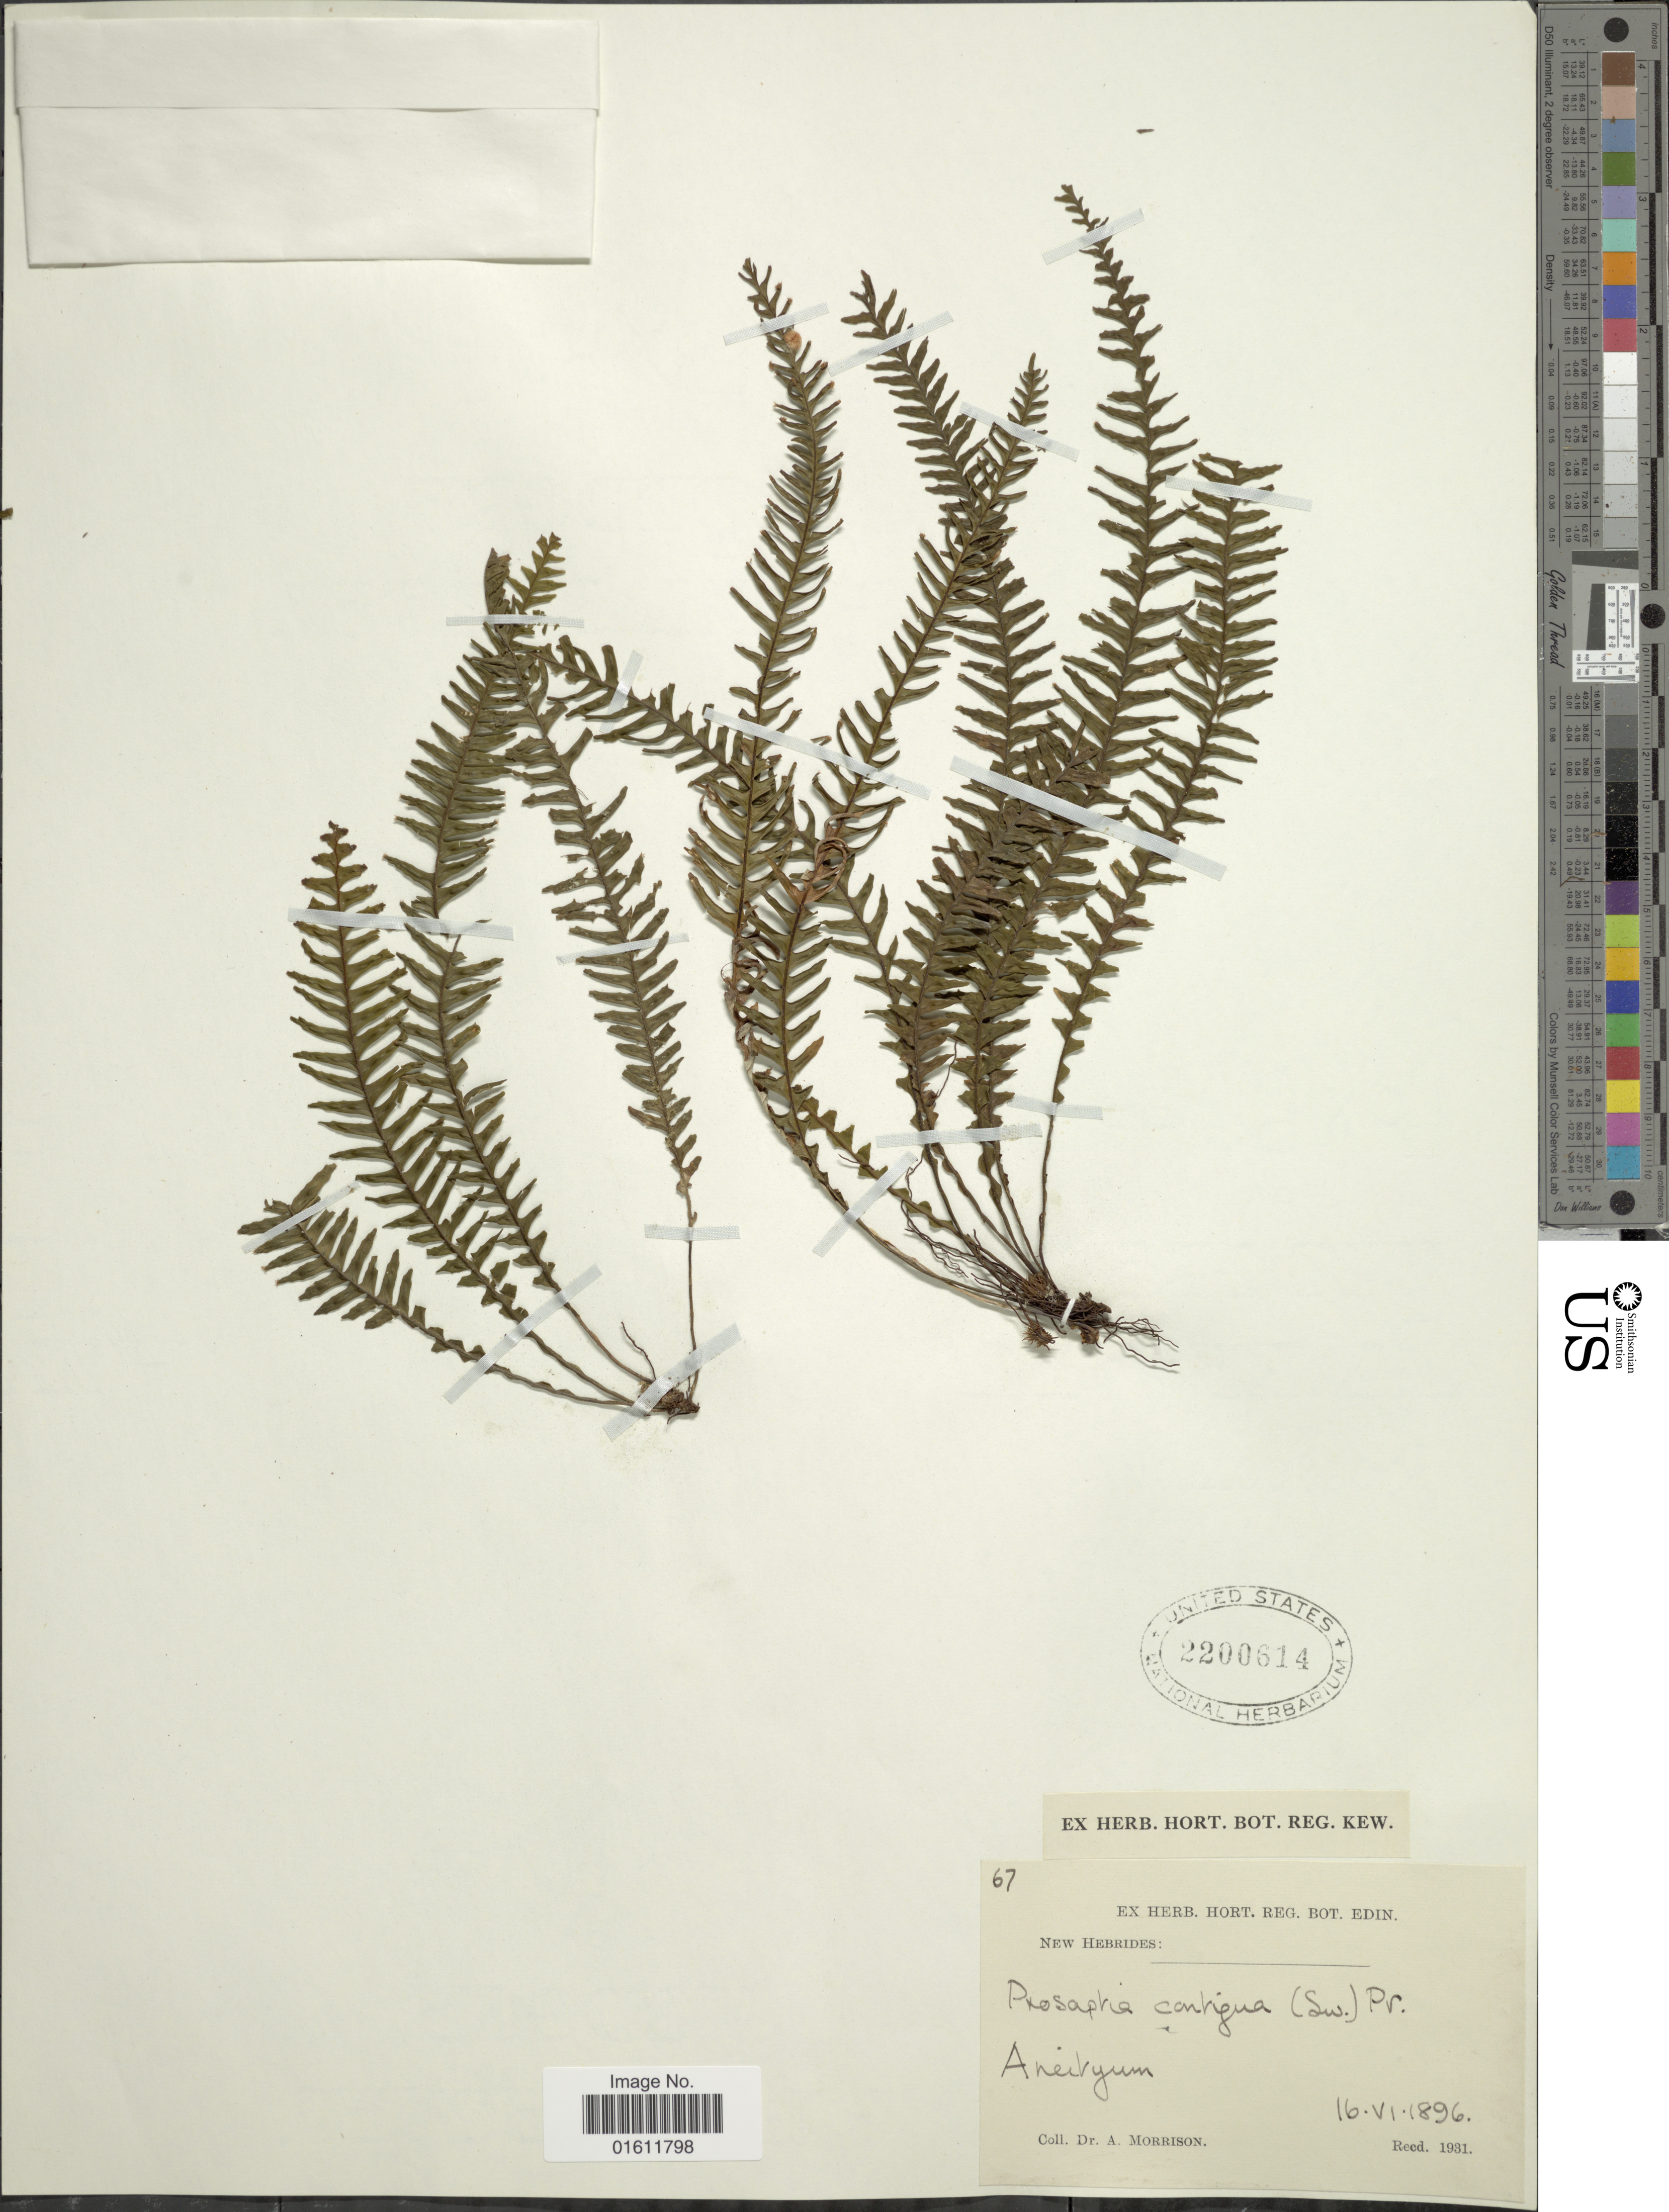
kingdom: Plantae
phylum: Tracheophyta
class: Polypodiopsida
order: Polypodiales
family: Polypodiaceae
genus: Prosaptia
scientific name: Prosaptia contigua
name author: (G. Forst.) Presl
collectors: A. Morrison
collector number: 67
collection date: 1896-06-16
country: Vanuatu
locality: New Hebrides, Aneityum.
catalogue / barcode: US 2200614